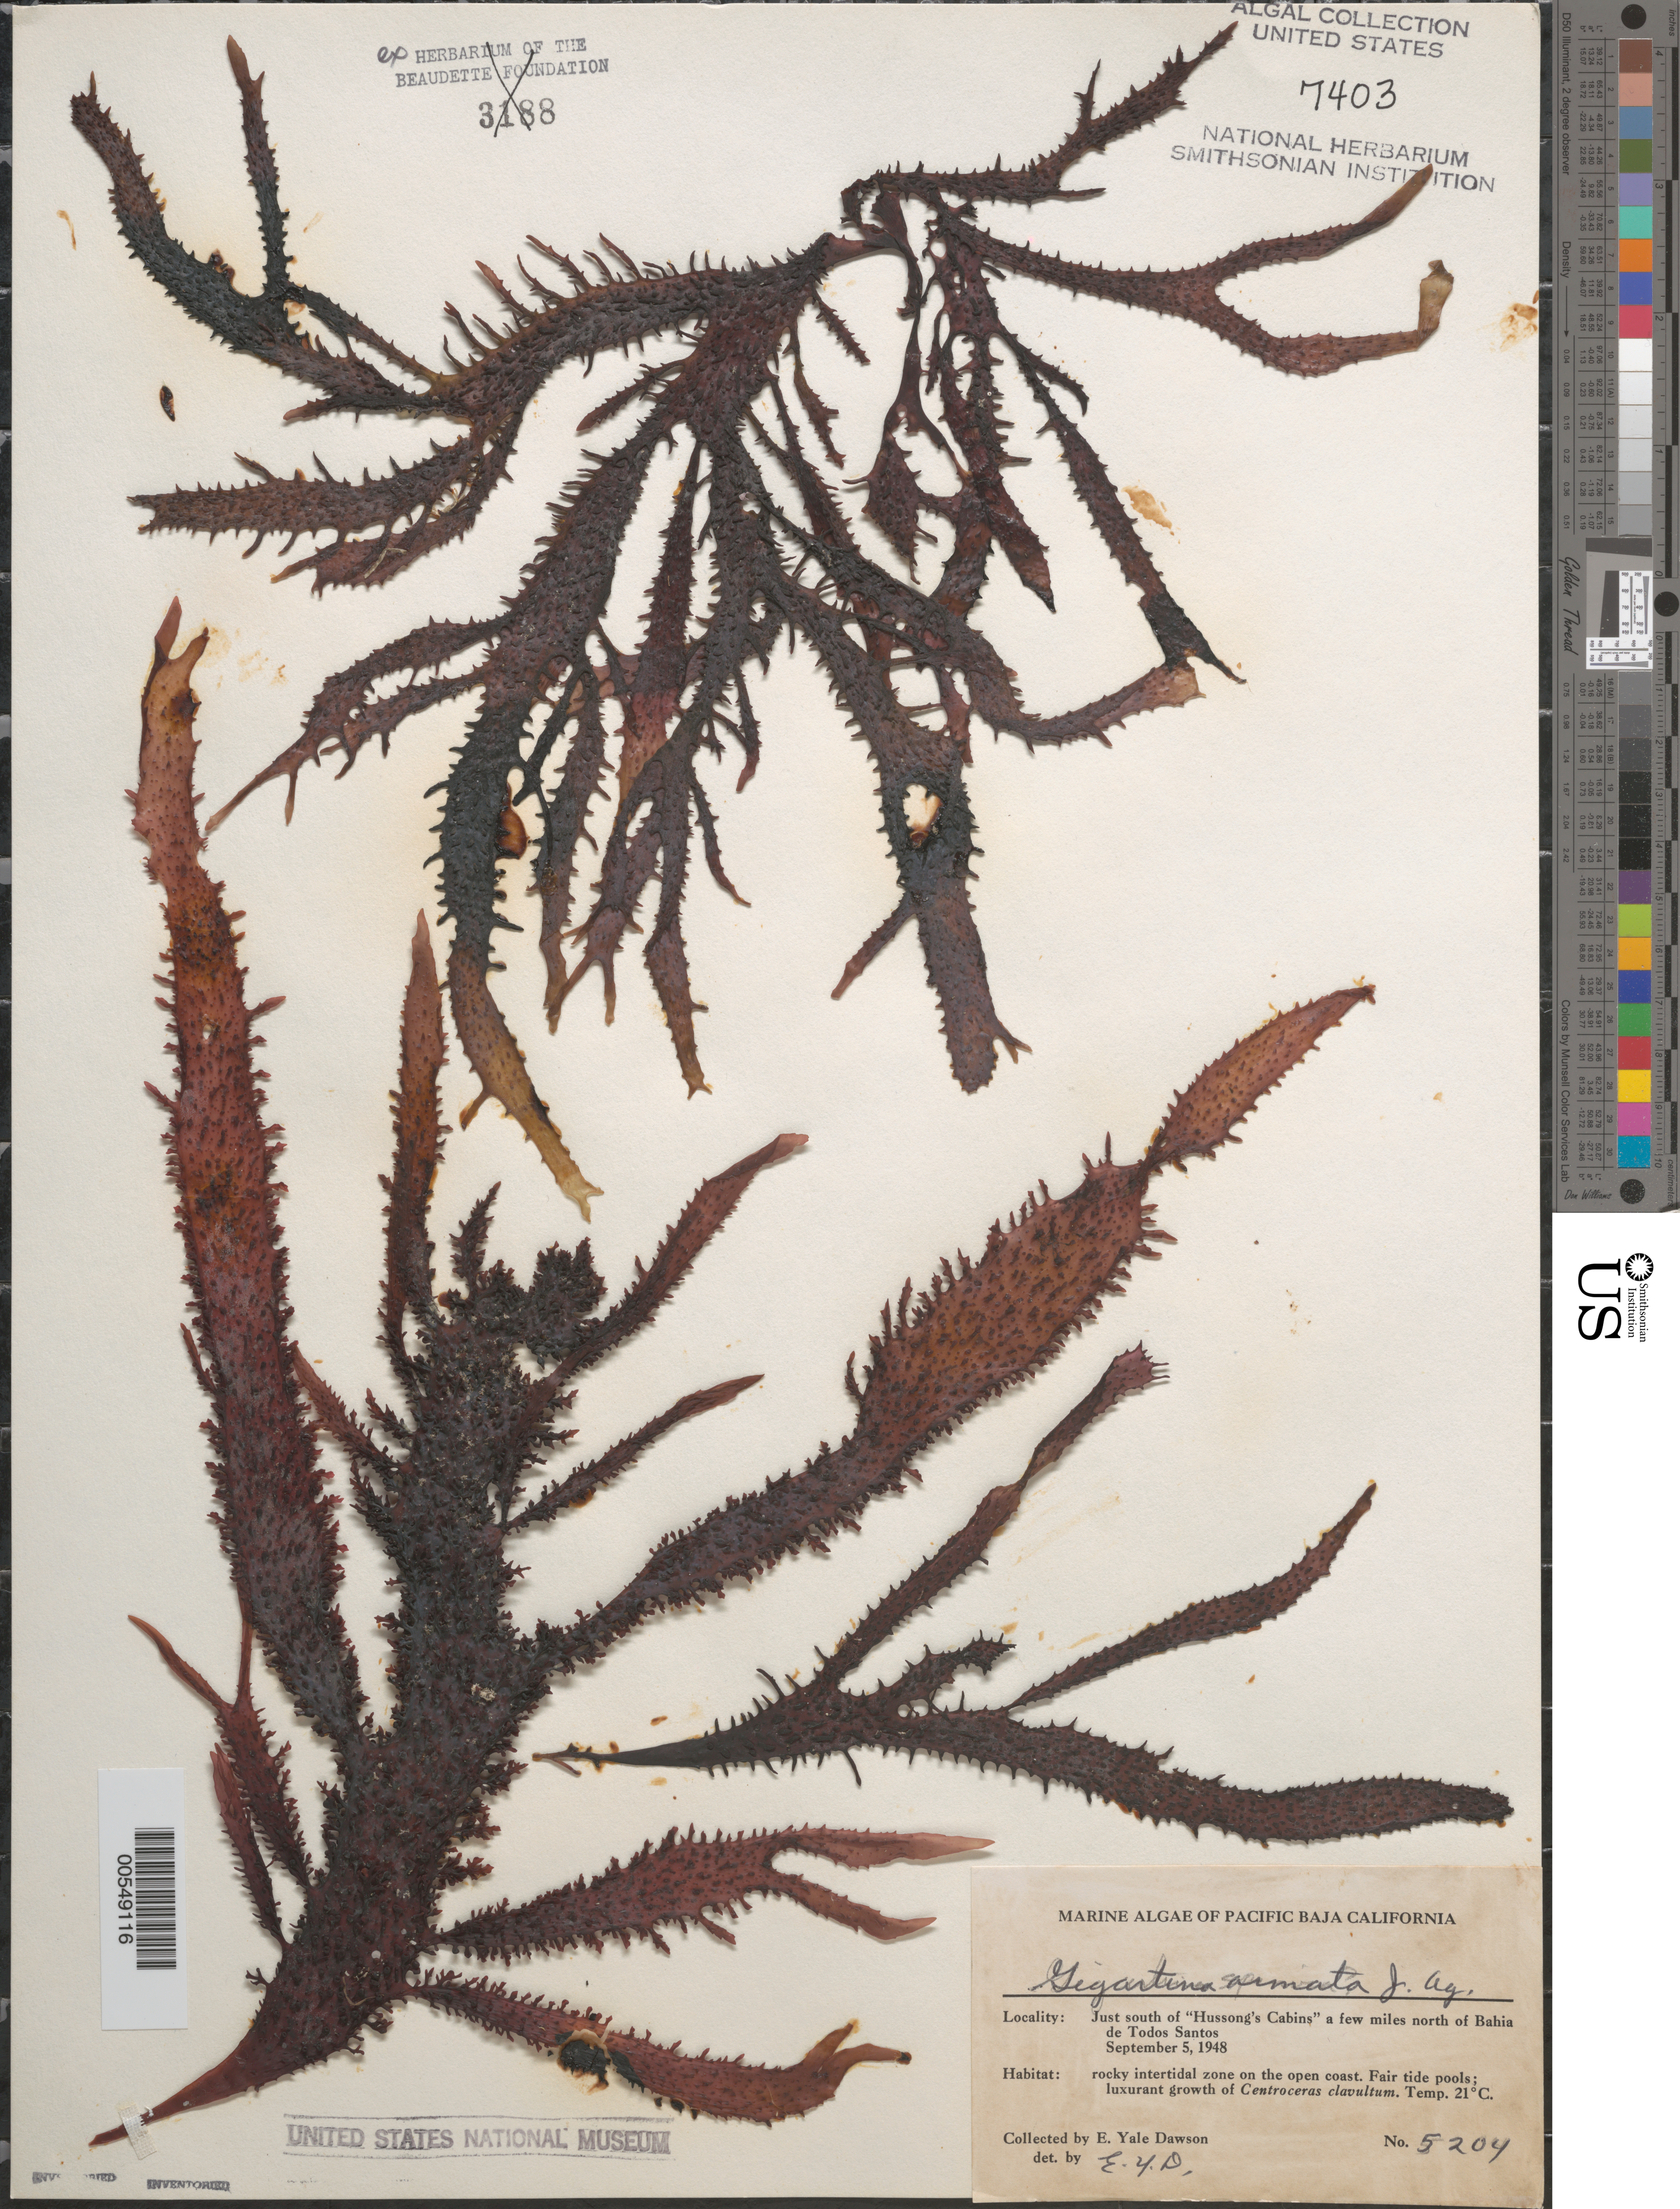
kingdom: Plantae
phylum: Rhodophyta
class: Florideophyceae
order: Gigartinales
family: Gigartinaceae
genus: Chondracanthus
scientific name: Chondracanthus spinosus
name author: (Kütz.) Guiry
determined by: Algae name updating Project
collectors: E. Y. Dawson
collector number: EYD 5204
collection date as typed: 05 Sep 1948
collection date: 1948-09-05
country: Mexico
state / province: Baja California Sur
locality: Just south of Hussong's Cabins, north of Bahia de Todos Santos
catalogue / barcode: US 7403